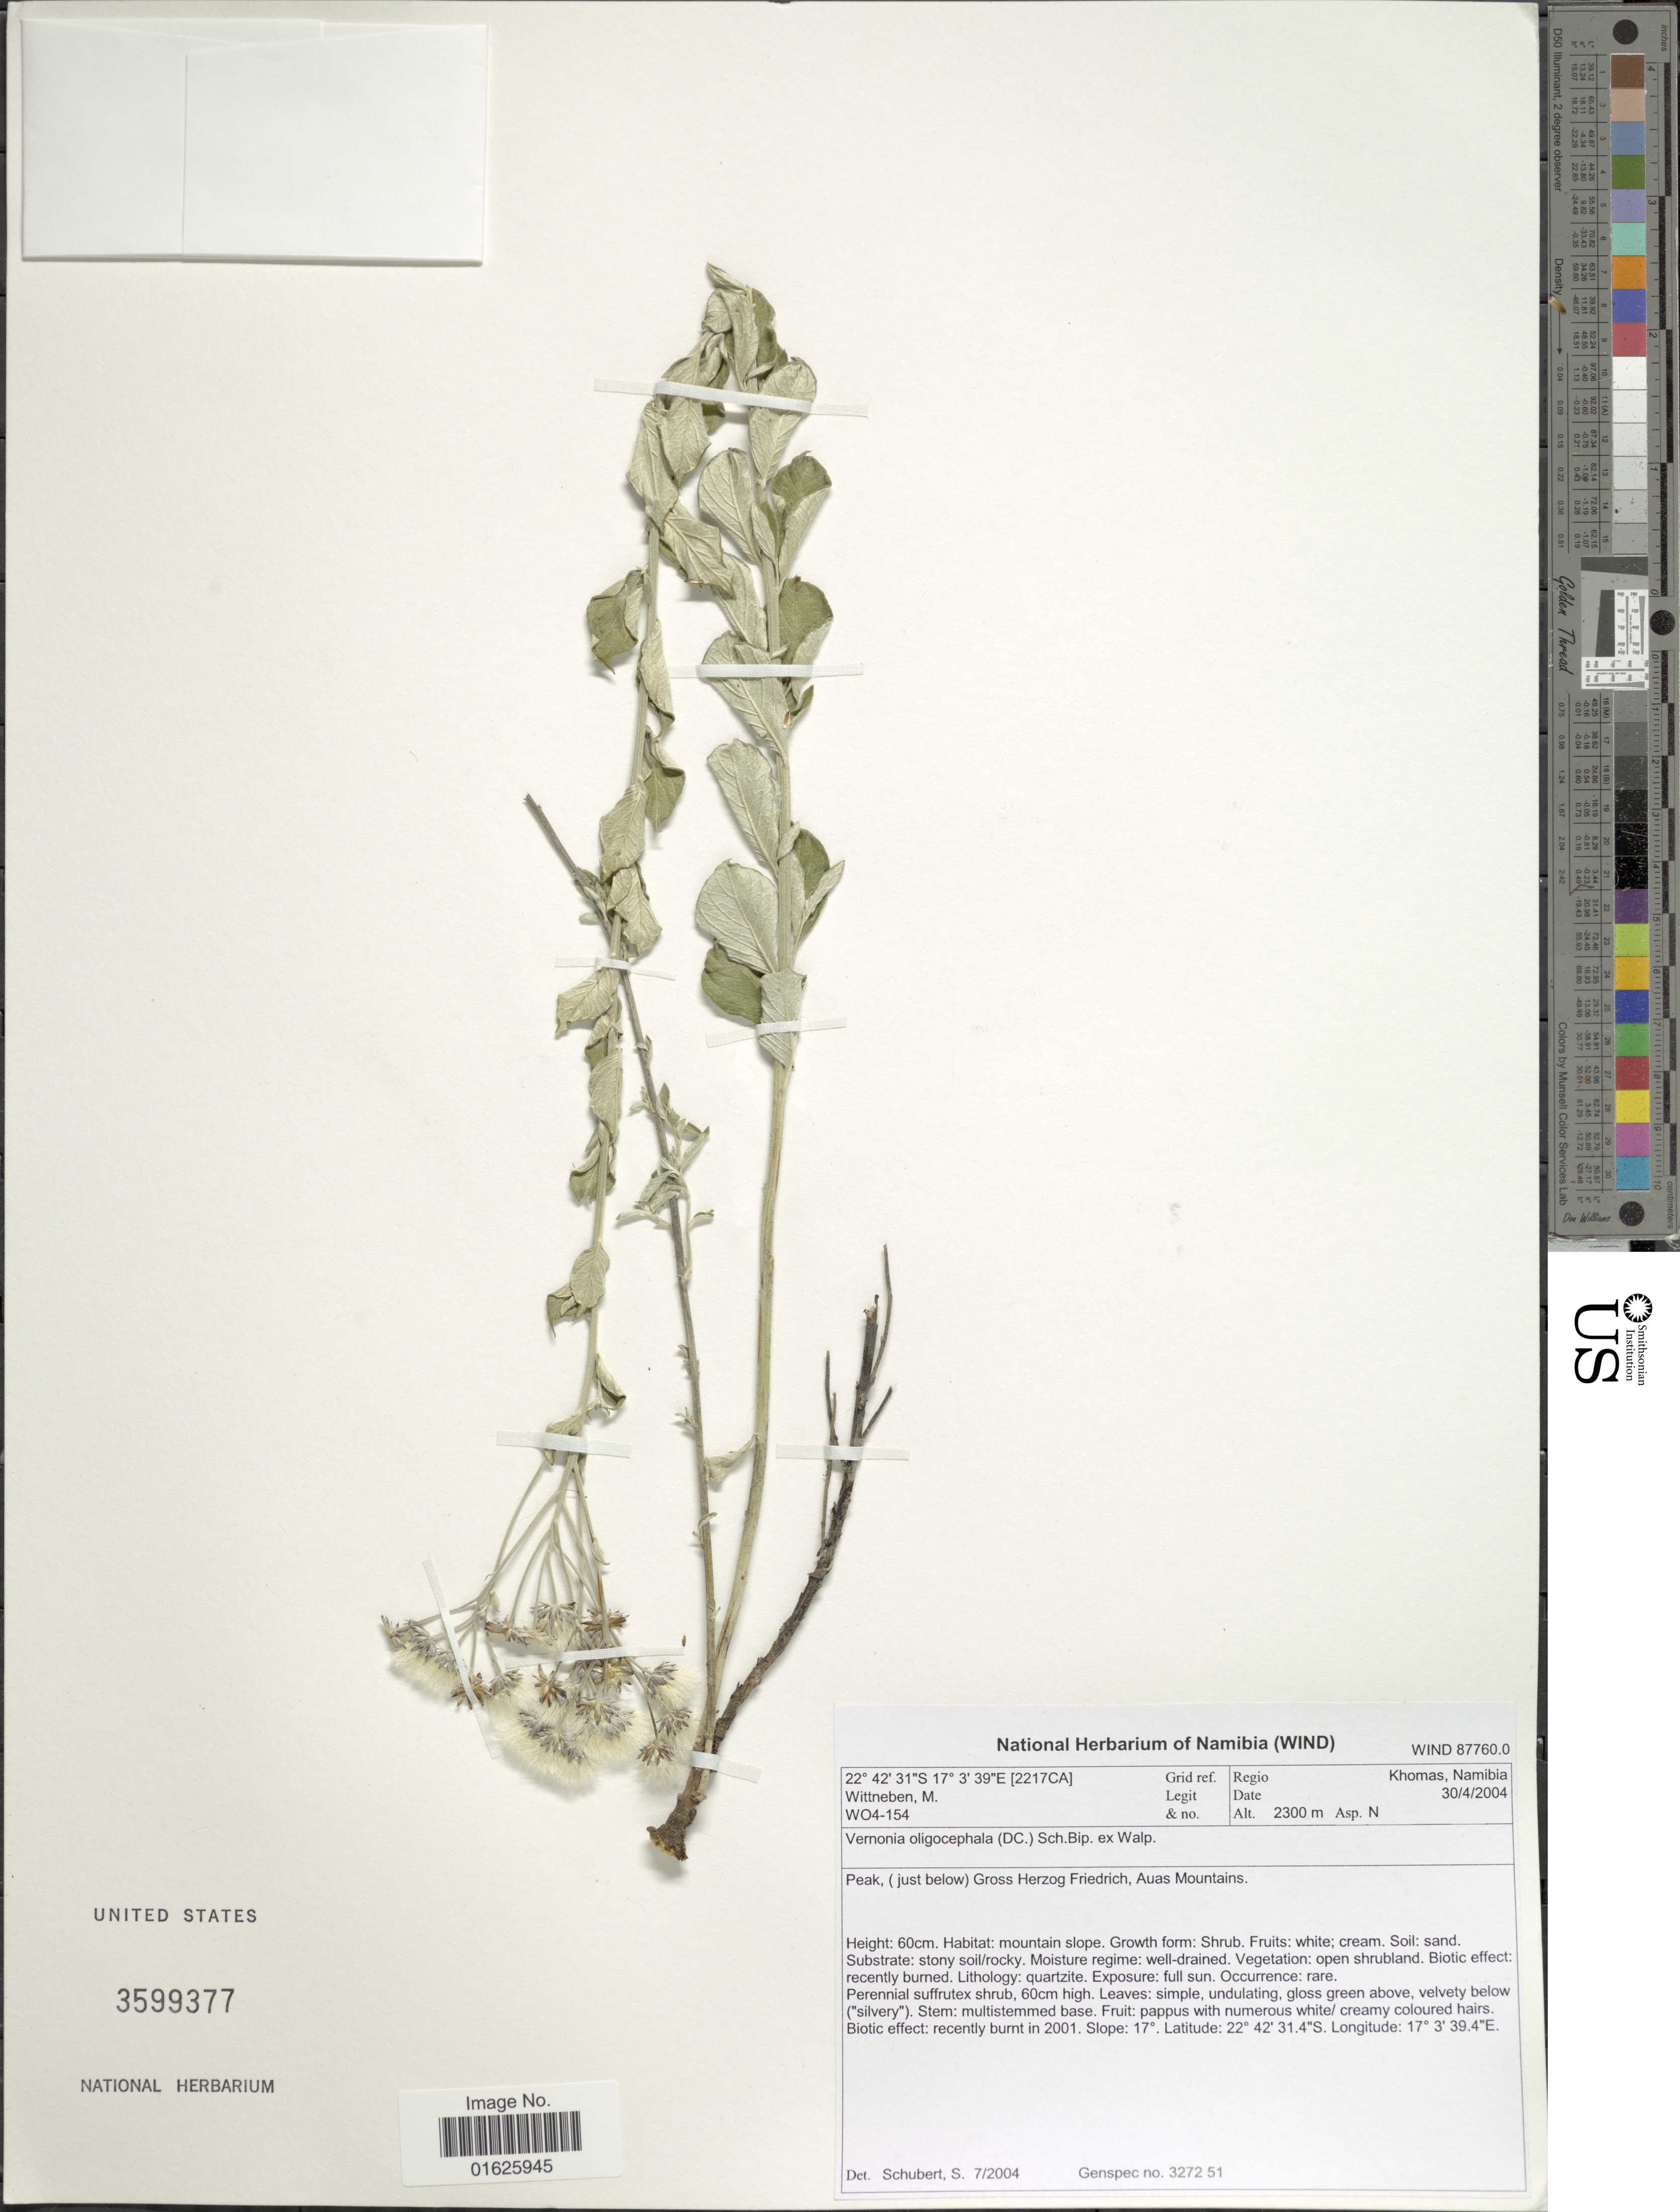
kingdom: Plantae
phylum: Tracheophyta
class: Magnoliopsida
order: Asterales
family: Asteraceae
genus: Hilliardiella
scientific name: Hilliardiella oligocephala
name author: (DC.) H. Rob.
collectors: M. Wittneben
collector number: WO4-154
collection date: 2004-04-30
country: Namibia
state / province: Khomas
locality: Peak, (just below) Gross Herzog Friedrich, Auas Mountains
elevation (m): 2300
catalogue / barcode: US 3599377